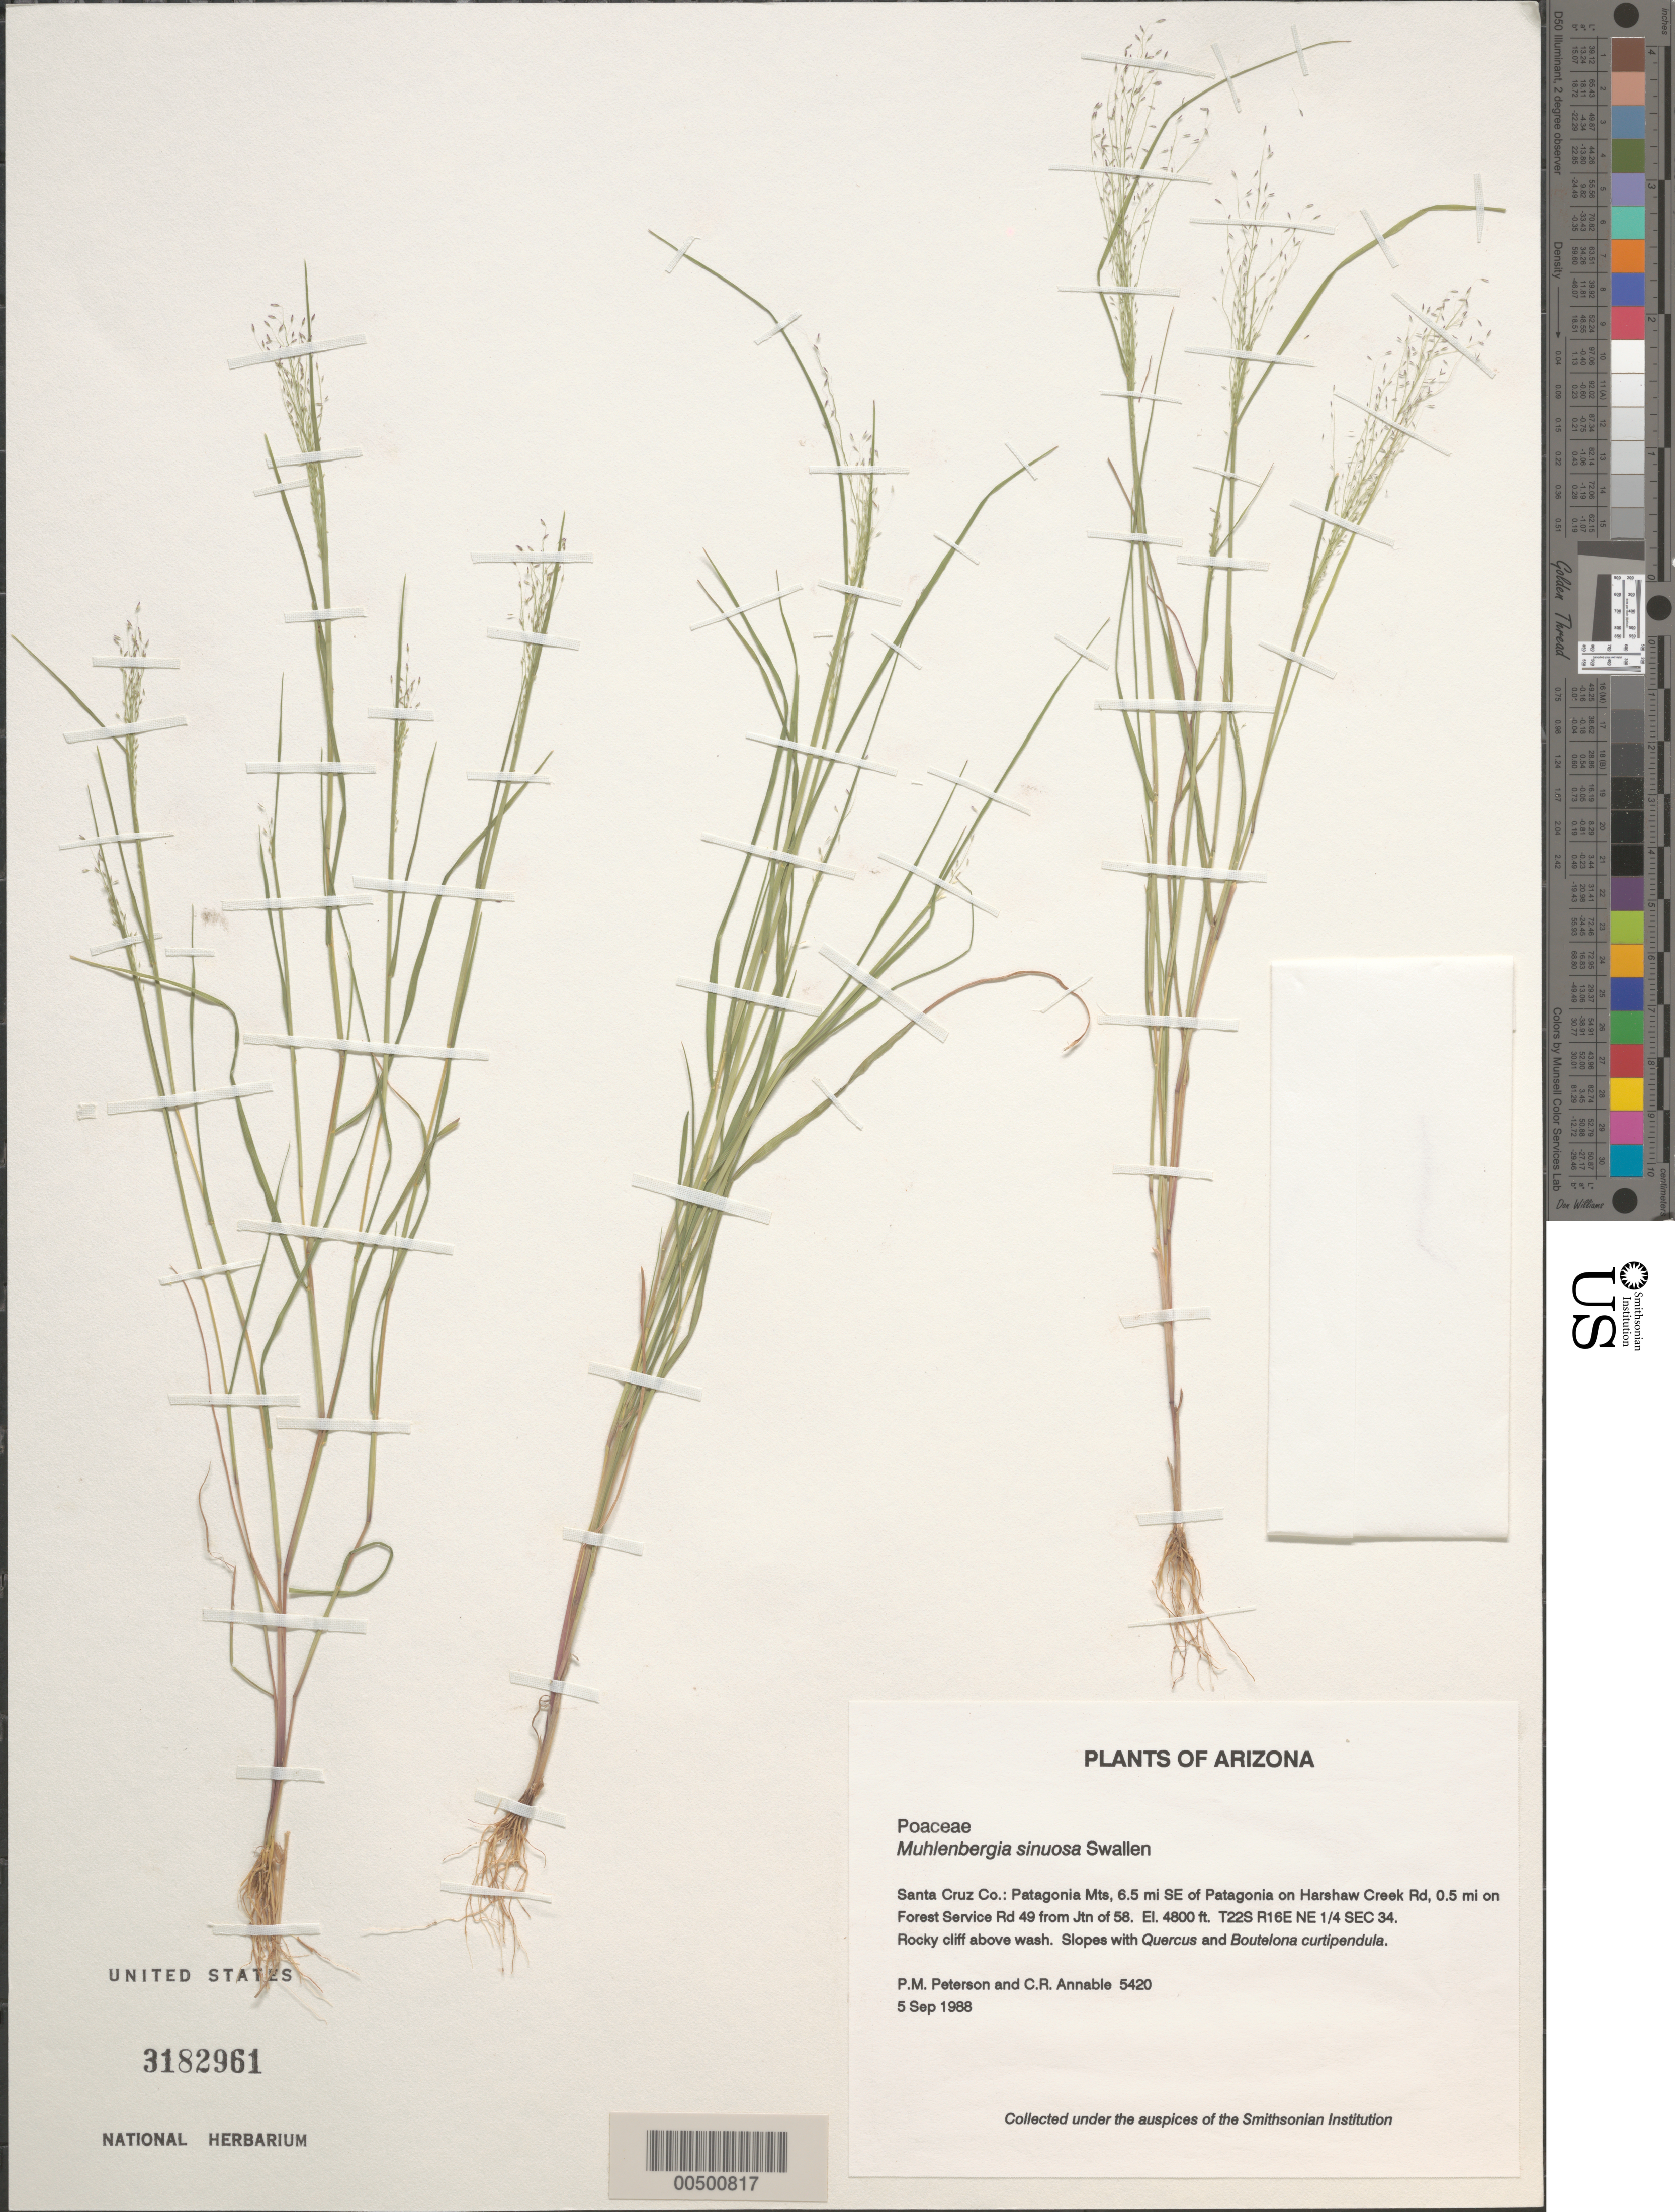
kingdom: Plantae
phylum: Tracheophyta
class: Liliopsida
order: Poales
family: Poaceae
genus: Muhlenbergia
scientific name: Muhlenbergia sinuosa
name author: Swallen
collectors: P. M. Peterson & C. R. Annable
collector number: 05420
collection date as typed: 05 Sep 1988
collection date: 1988-09-05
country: United States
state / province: Arizona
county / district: Santa Cruz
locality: Patagonia Mts, 6.5 mi SE of Patagonia on Harshaw Creek Rd, 0.5 mi on Forest Service Rd 49 from Jtn of 58.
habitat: Rocky cliff above wash. Slopes with Quercus and Boutelona curtipendula.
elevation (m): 1463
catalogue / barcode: US 3182961